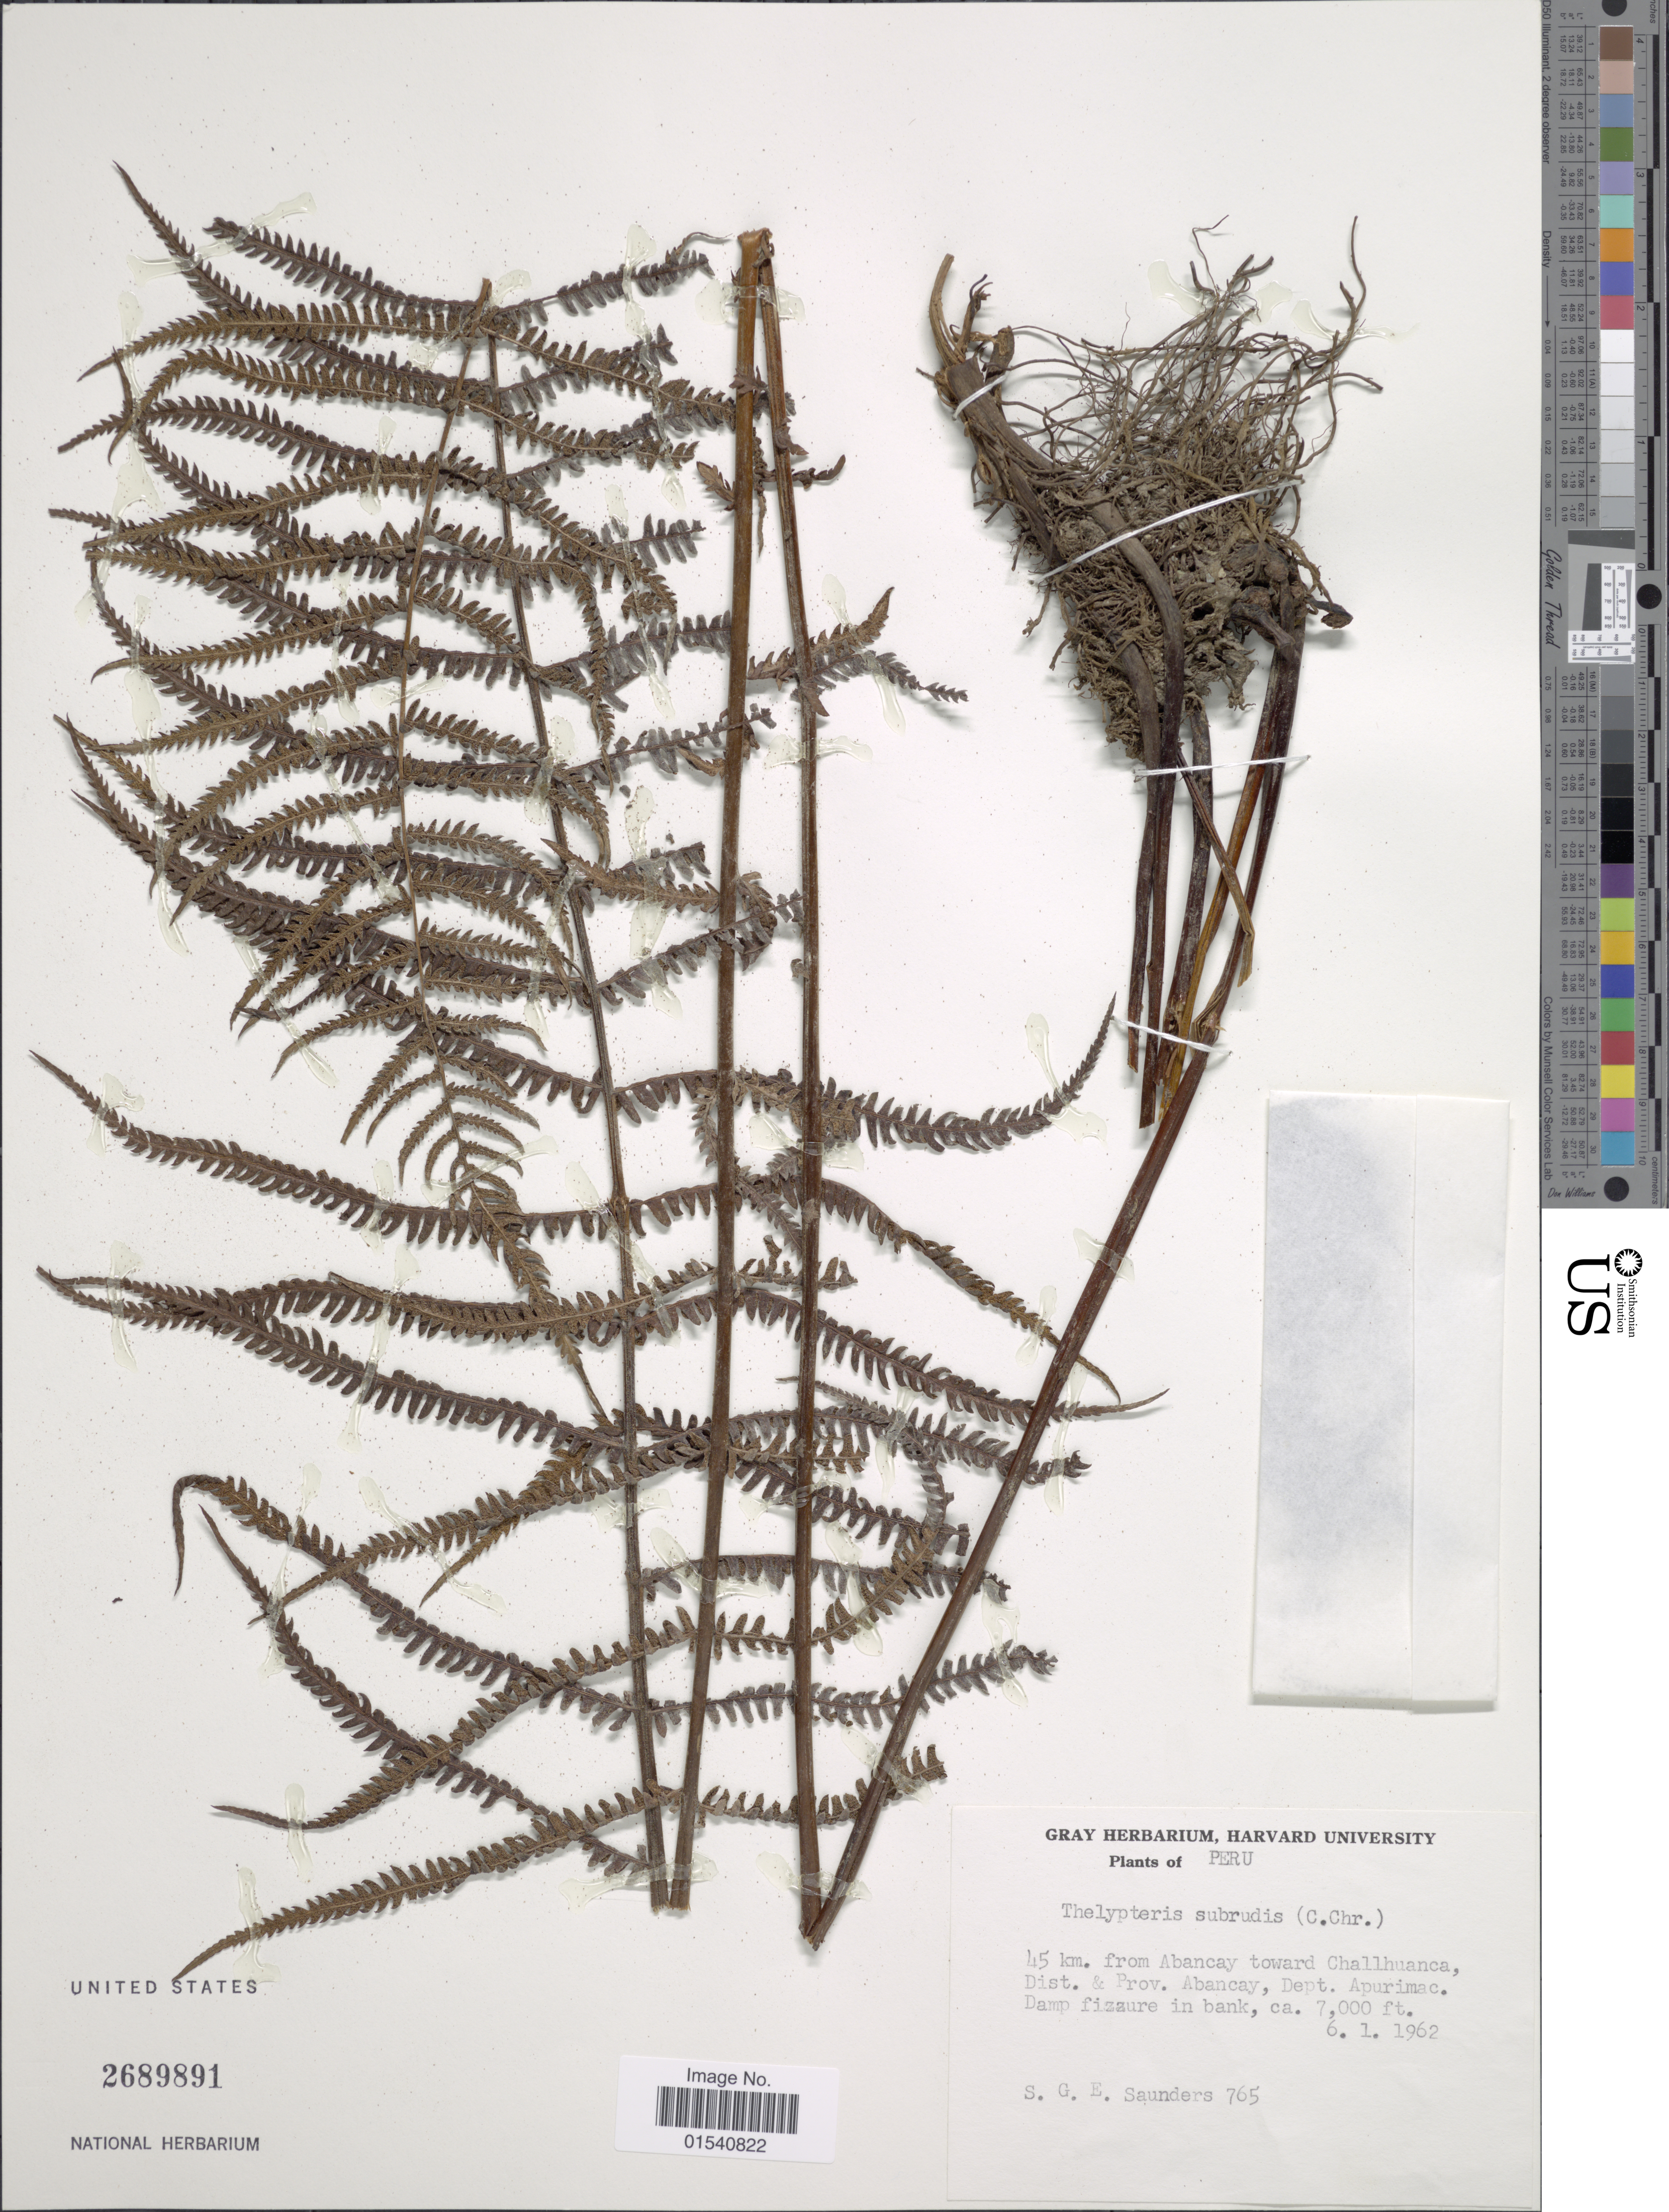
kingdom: Plantae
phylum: Tracheophyta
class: Polypodiopsida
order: Polypodiales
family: Thelypteridaceae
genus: Amauropelta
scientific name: Amauropelta rudiformis (C. Chr.) comb. nov., ined 2015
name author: (C. Chr.)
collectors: S. G. E. Saunders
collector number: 765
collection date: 1962-01-06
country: Peru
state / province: Apurímac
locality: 45 km from Abancay toward Challhuanca, Dist. & Prov. Abancay, Dept. Apurimac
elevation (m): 2134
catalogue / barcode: US 2689891